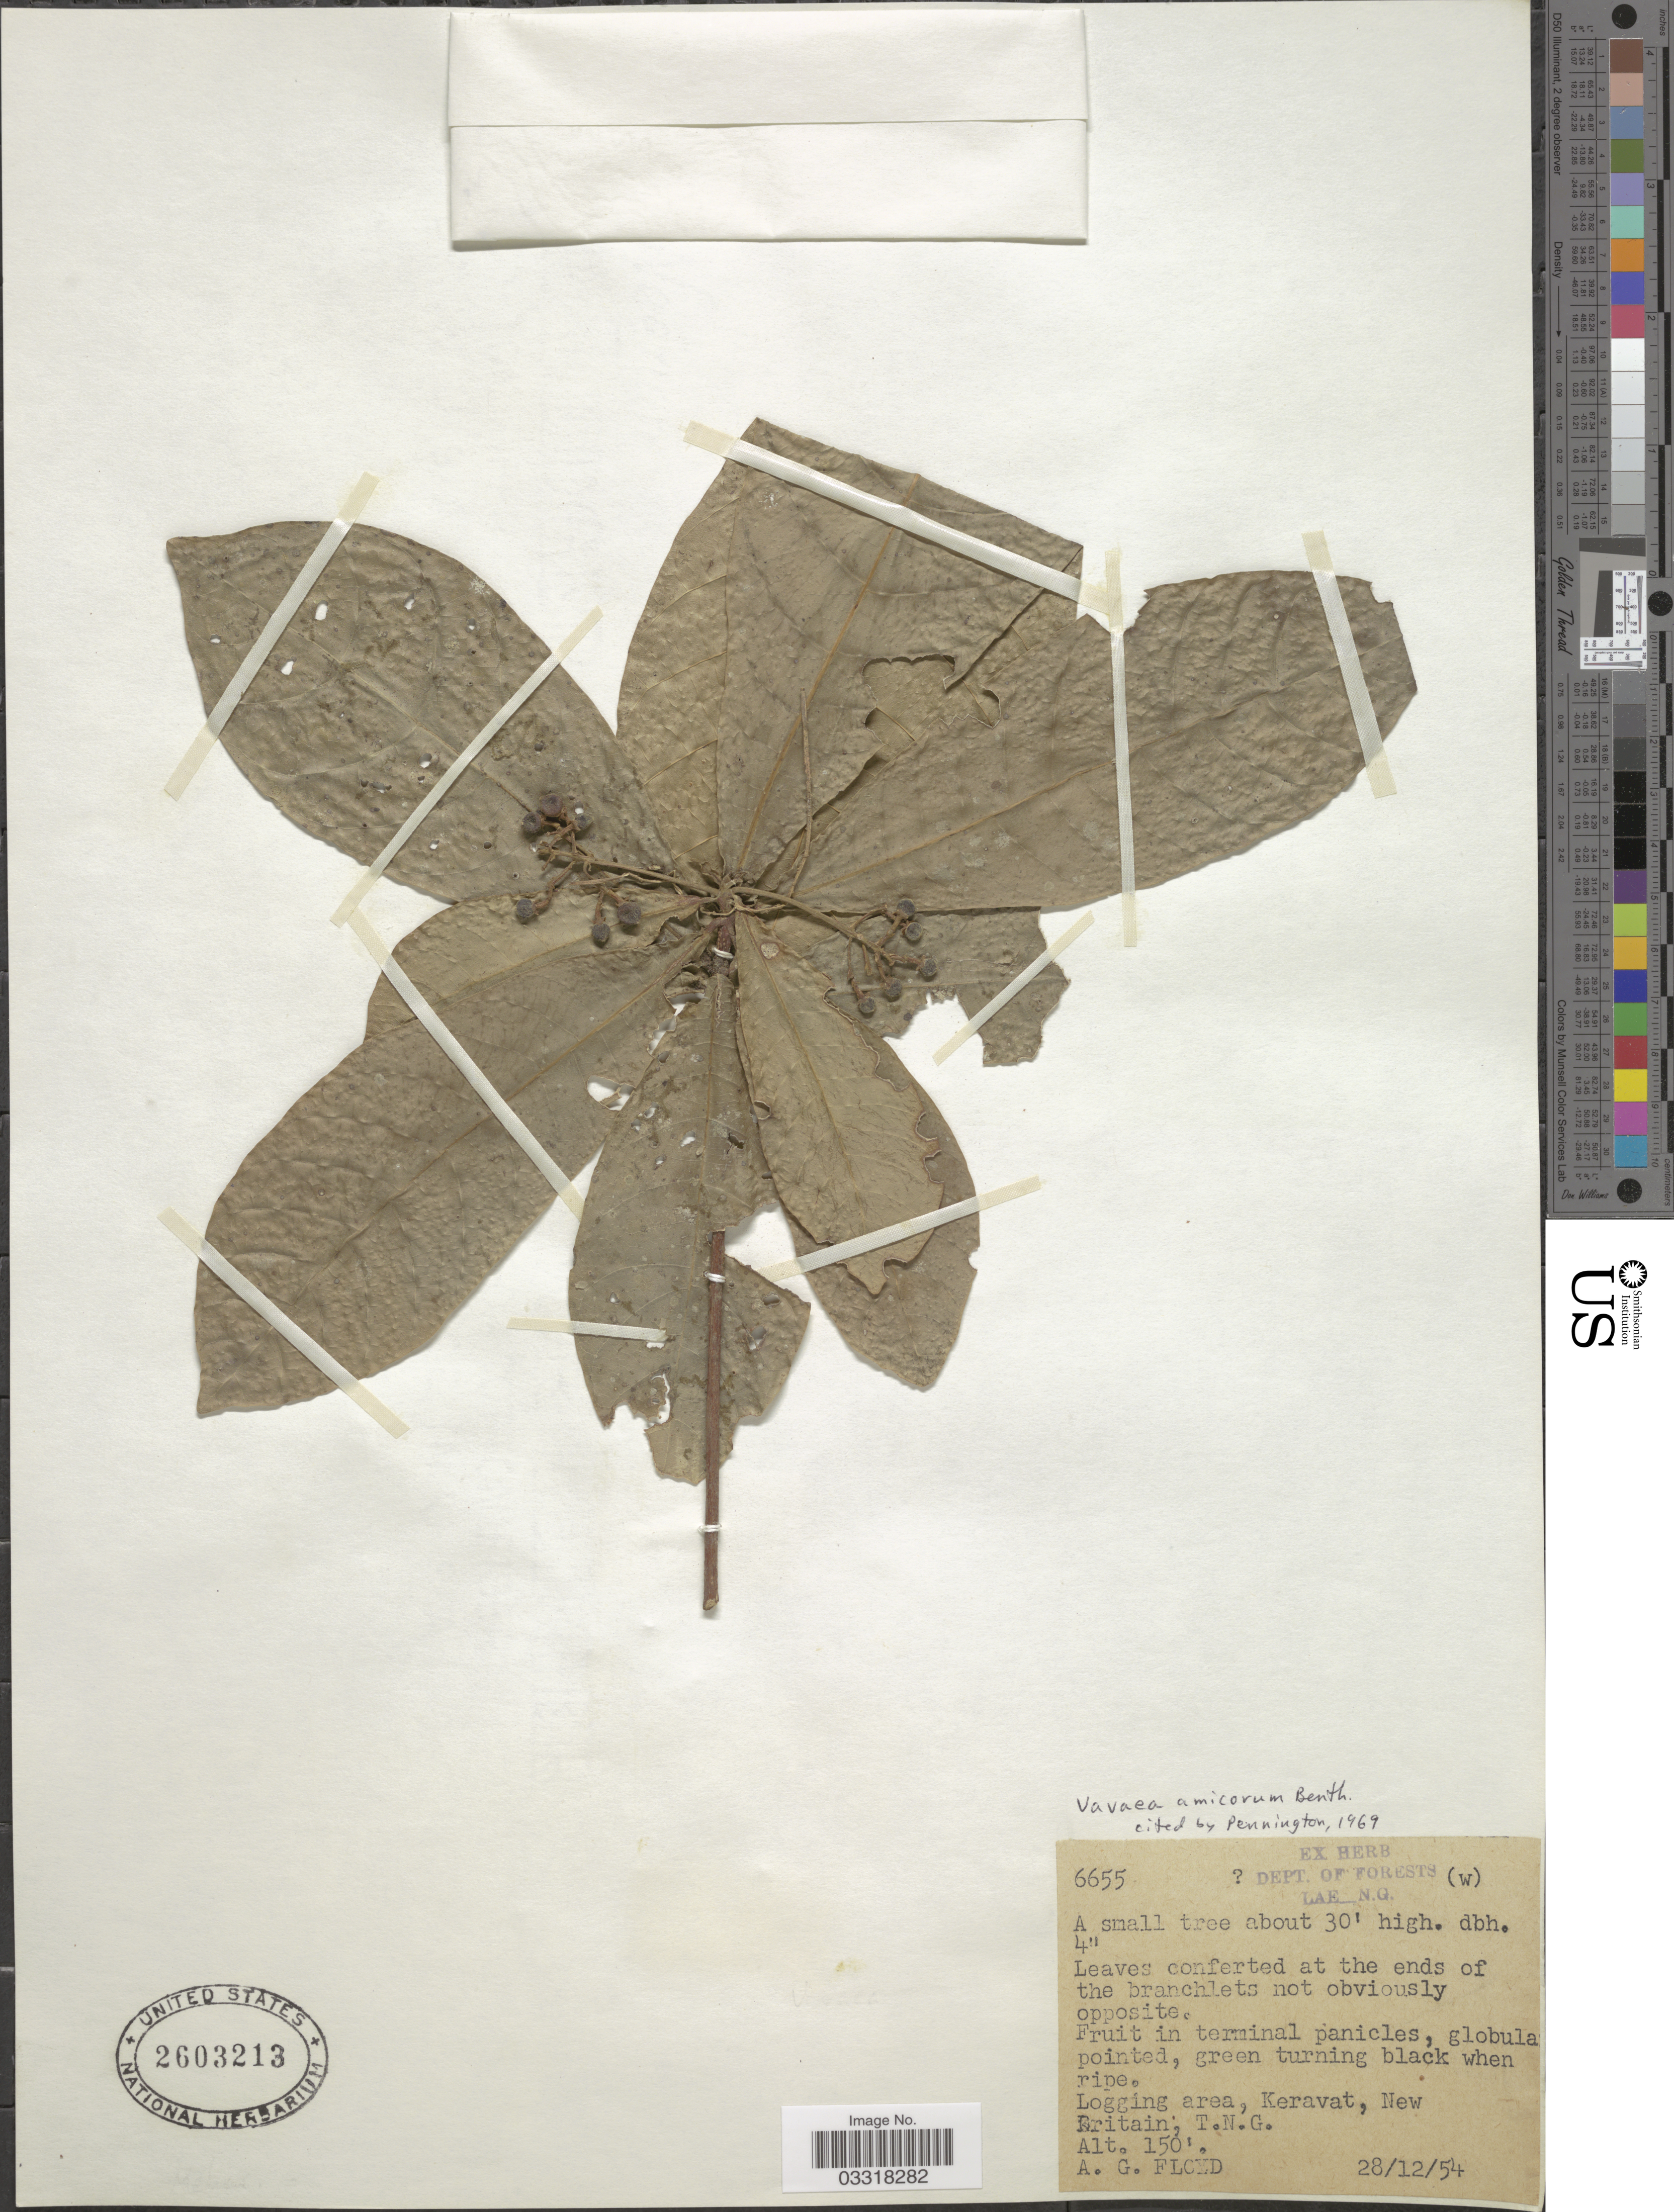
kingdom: Plantae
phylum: Tracheophyta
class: Magnoliopsida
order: Sapindales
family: Meliaceae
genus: Vavaea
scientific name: Vavaea amicorum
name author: Benth.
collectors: A. G. Floyd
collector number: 6655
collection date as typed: Transcribed d/m/y: 28/12/54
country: Papua New Guinea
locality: Logging area, Keravat, New Britain, T.N.G.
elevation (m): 46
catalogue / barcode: US 2603213